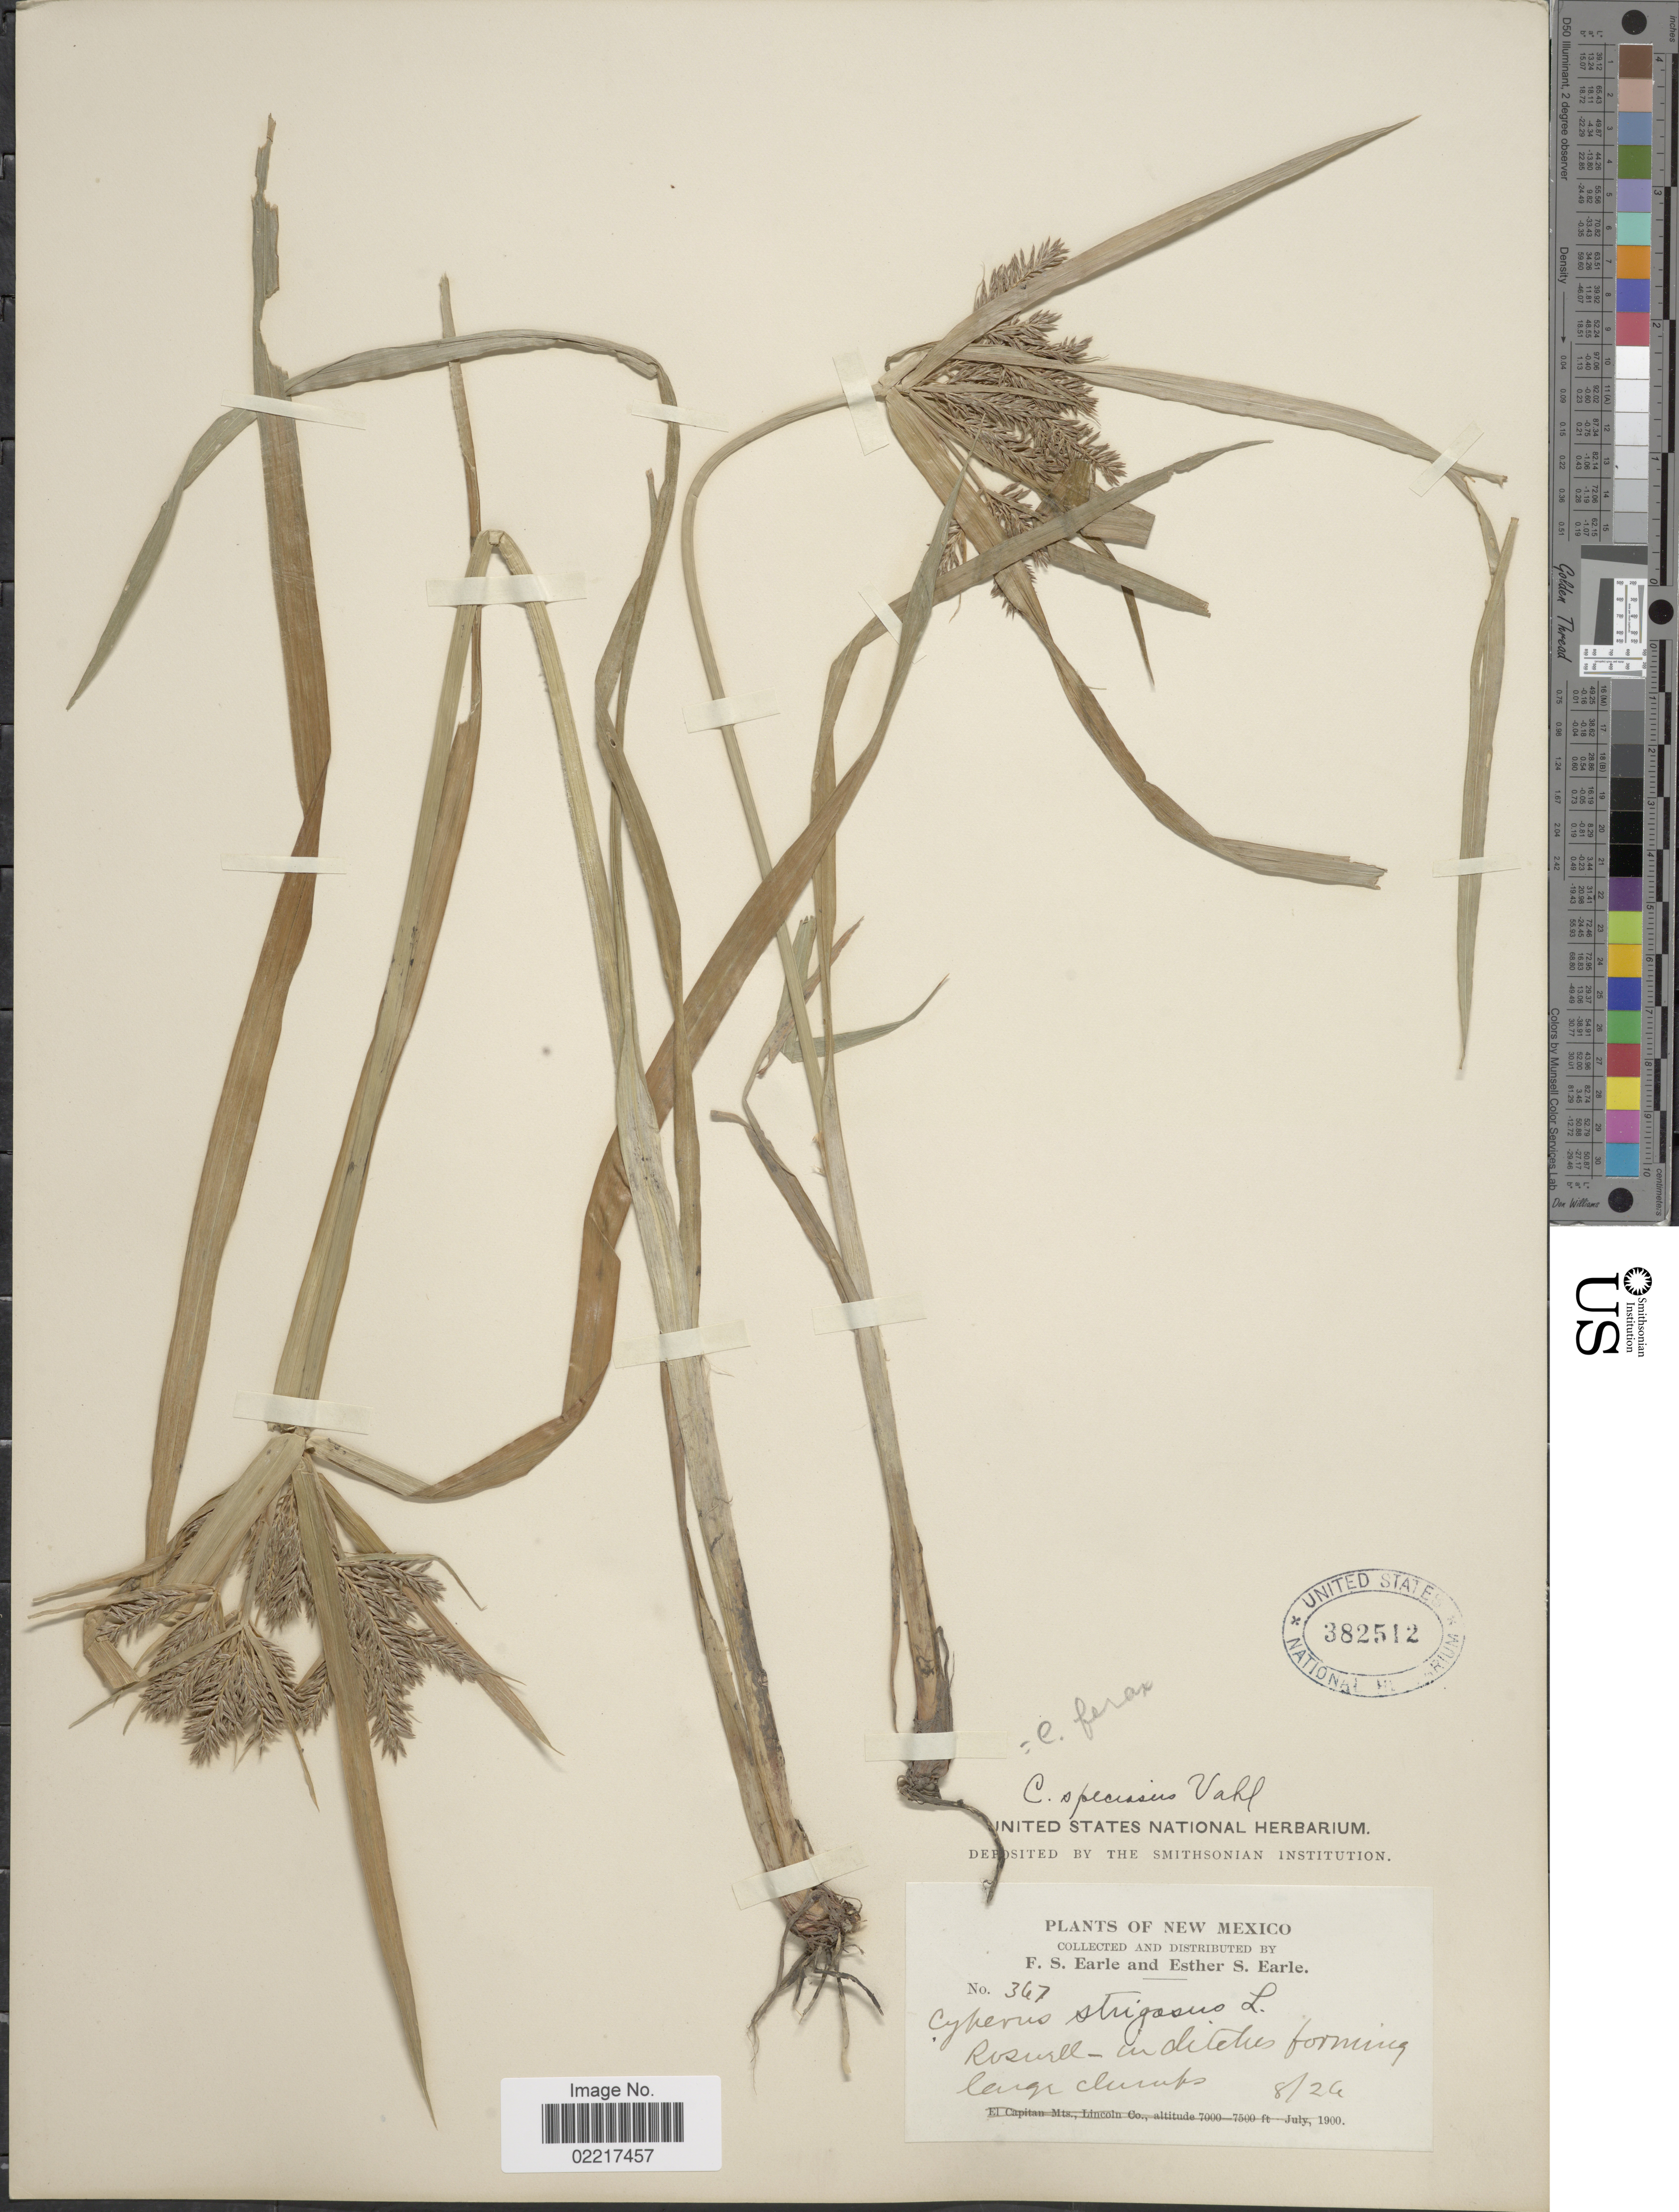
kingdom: Plantae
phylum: Tracheophyta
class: Liliopsida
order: Poales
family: Cyperaceae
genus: Cyperus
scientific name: Cyperus odoratus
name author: L.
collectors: F. S. Earle & E. S. Earle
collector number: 367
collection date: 1900-08-26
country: United States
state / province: New Mexico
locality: Rowell - in ditches forming large clumps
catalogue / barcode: US 382512